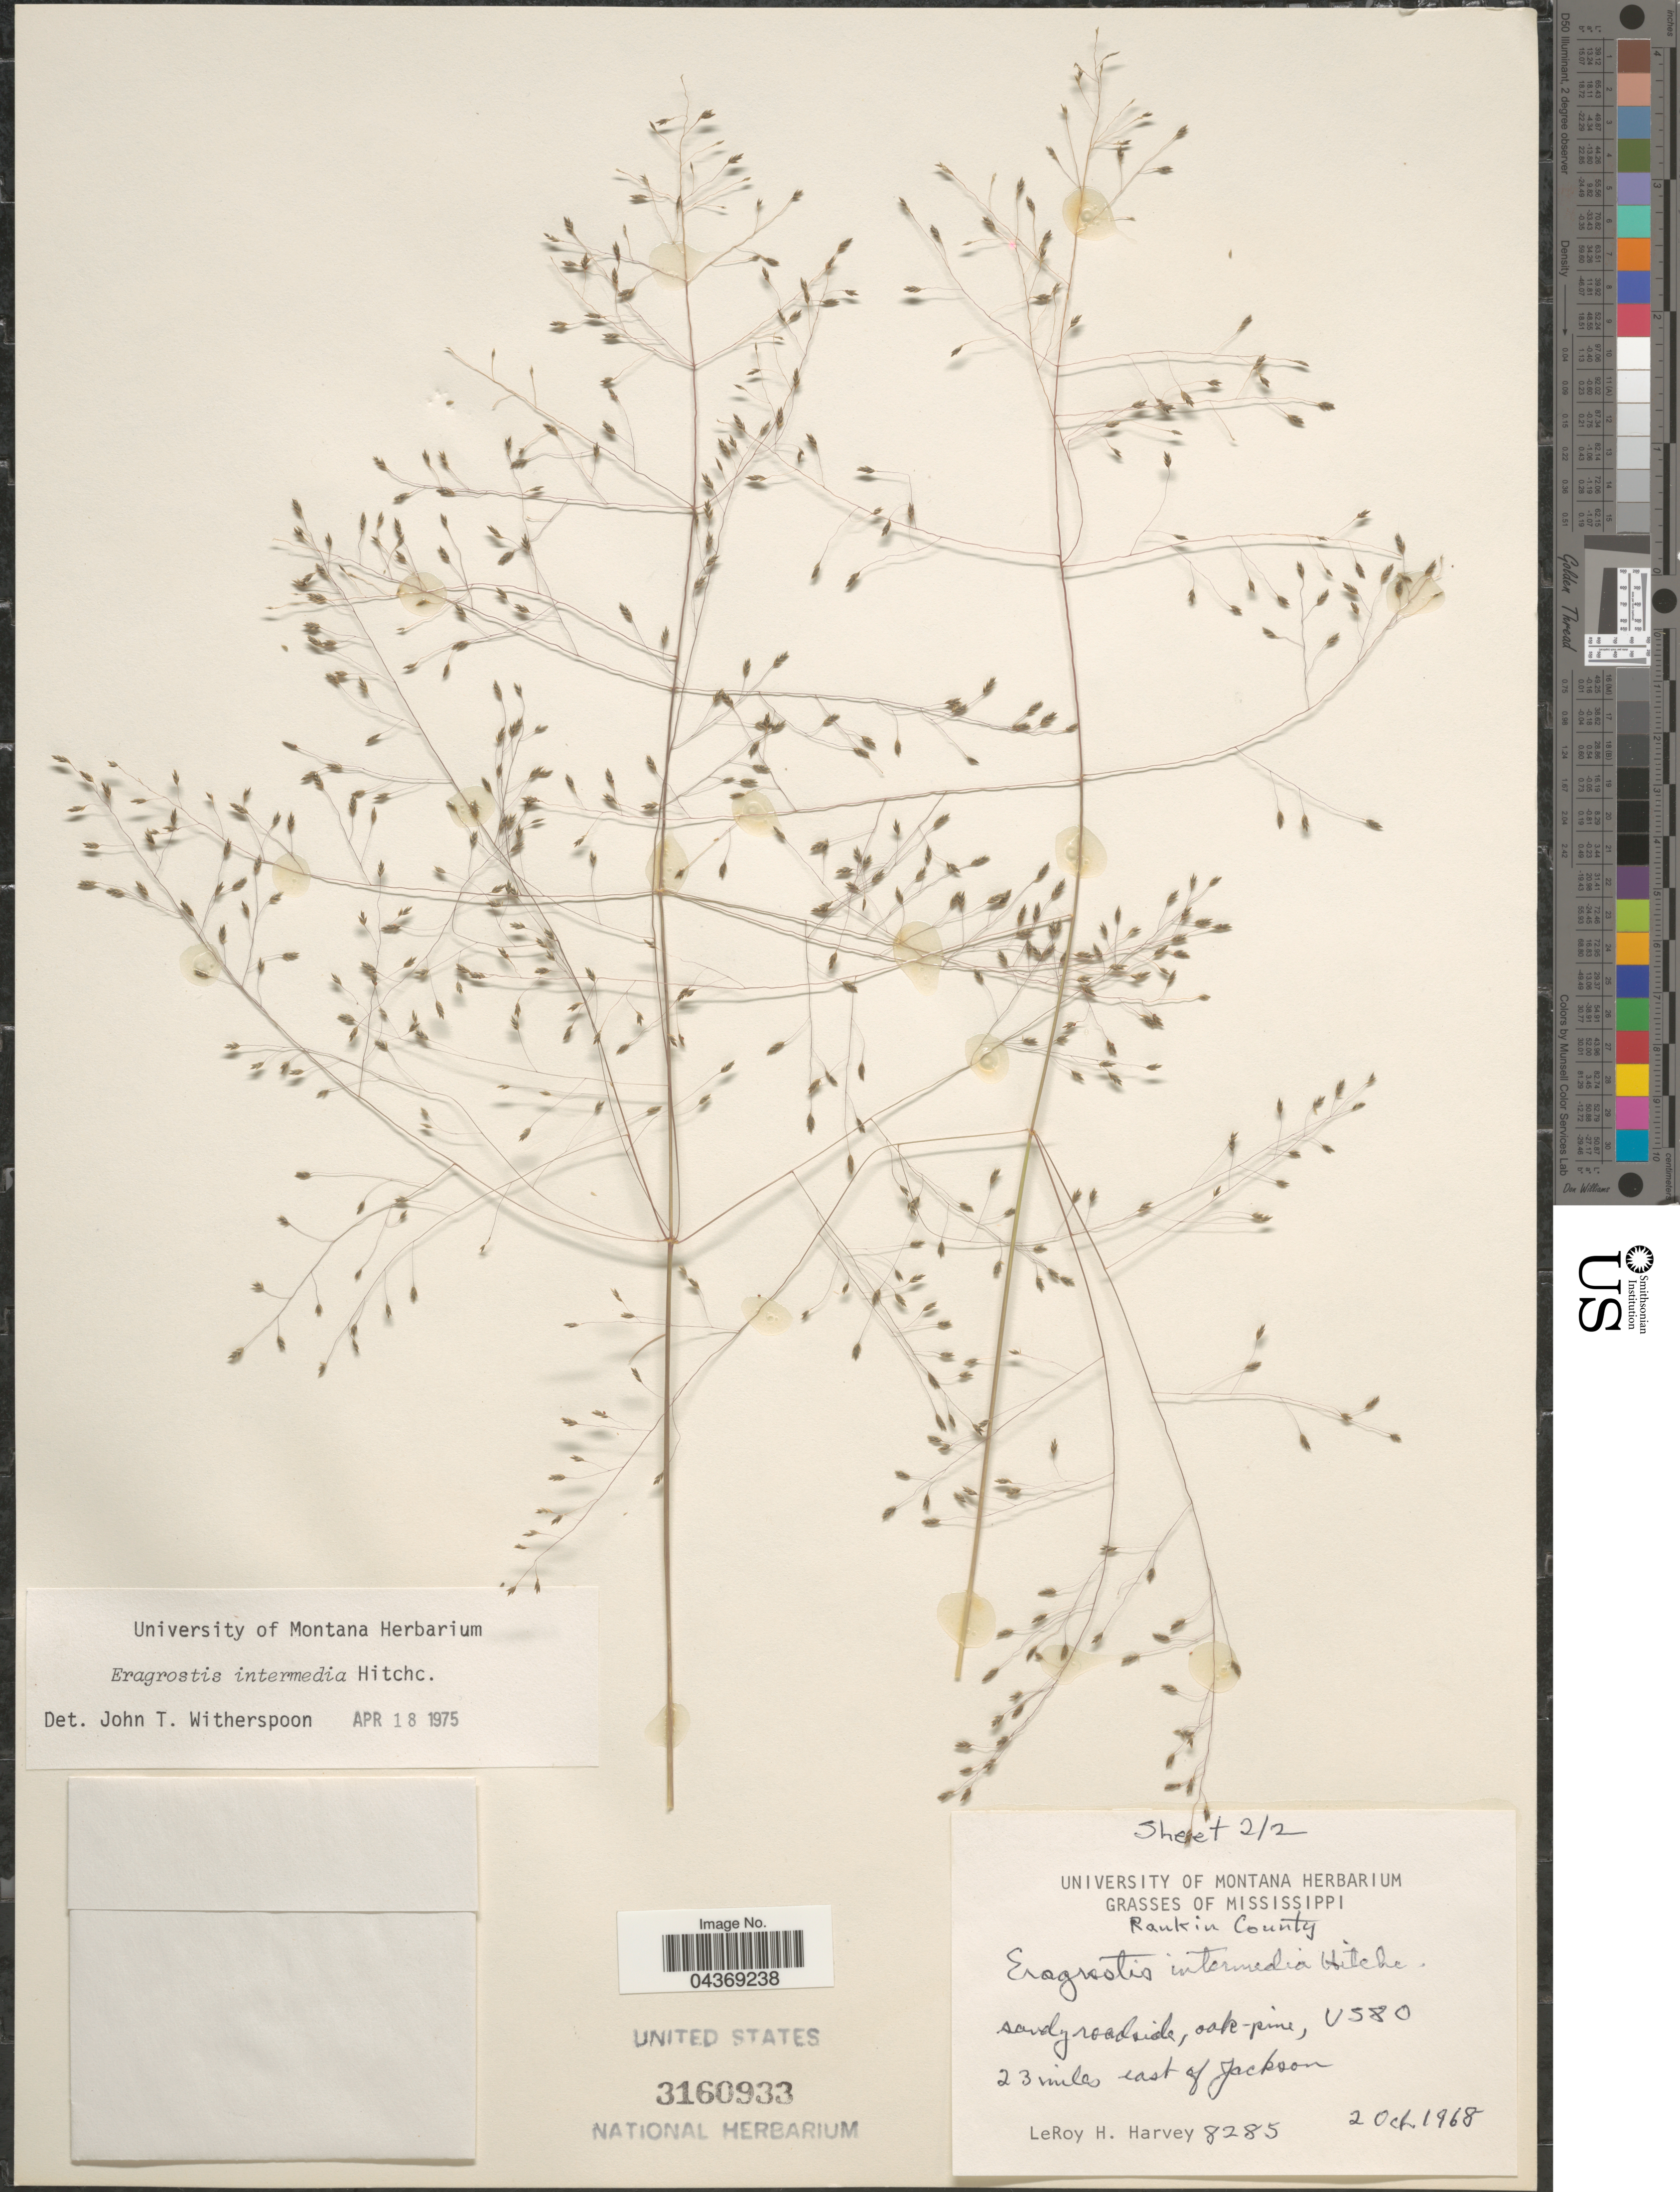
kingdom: Plantae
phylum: Tracheophyta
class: Liliopsida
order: Poales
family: Poaceae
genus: Eragrostis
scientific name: Eragrostis intermedia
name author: Hitchc.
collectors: L. H. Harvey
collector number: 8285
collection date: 1968-10-02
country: United States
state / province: Mississippi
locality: Rankin County. US 80. 23 miles east of Jackson.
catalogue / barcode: US 3160933